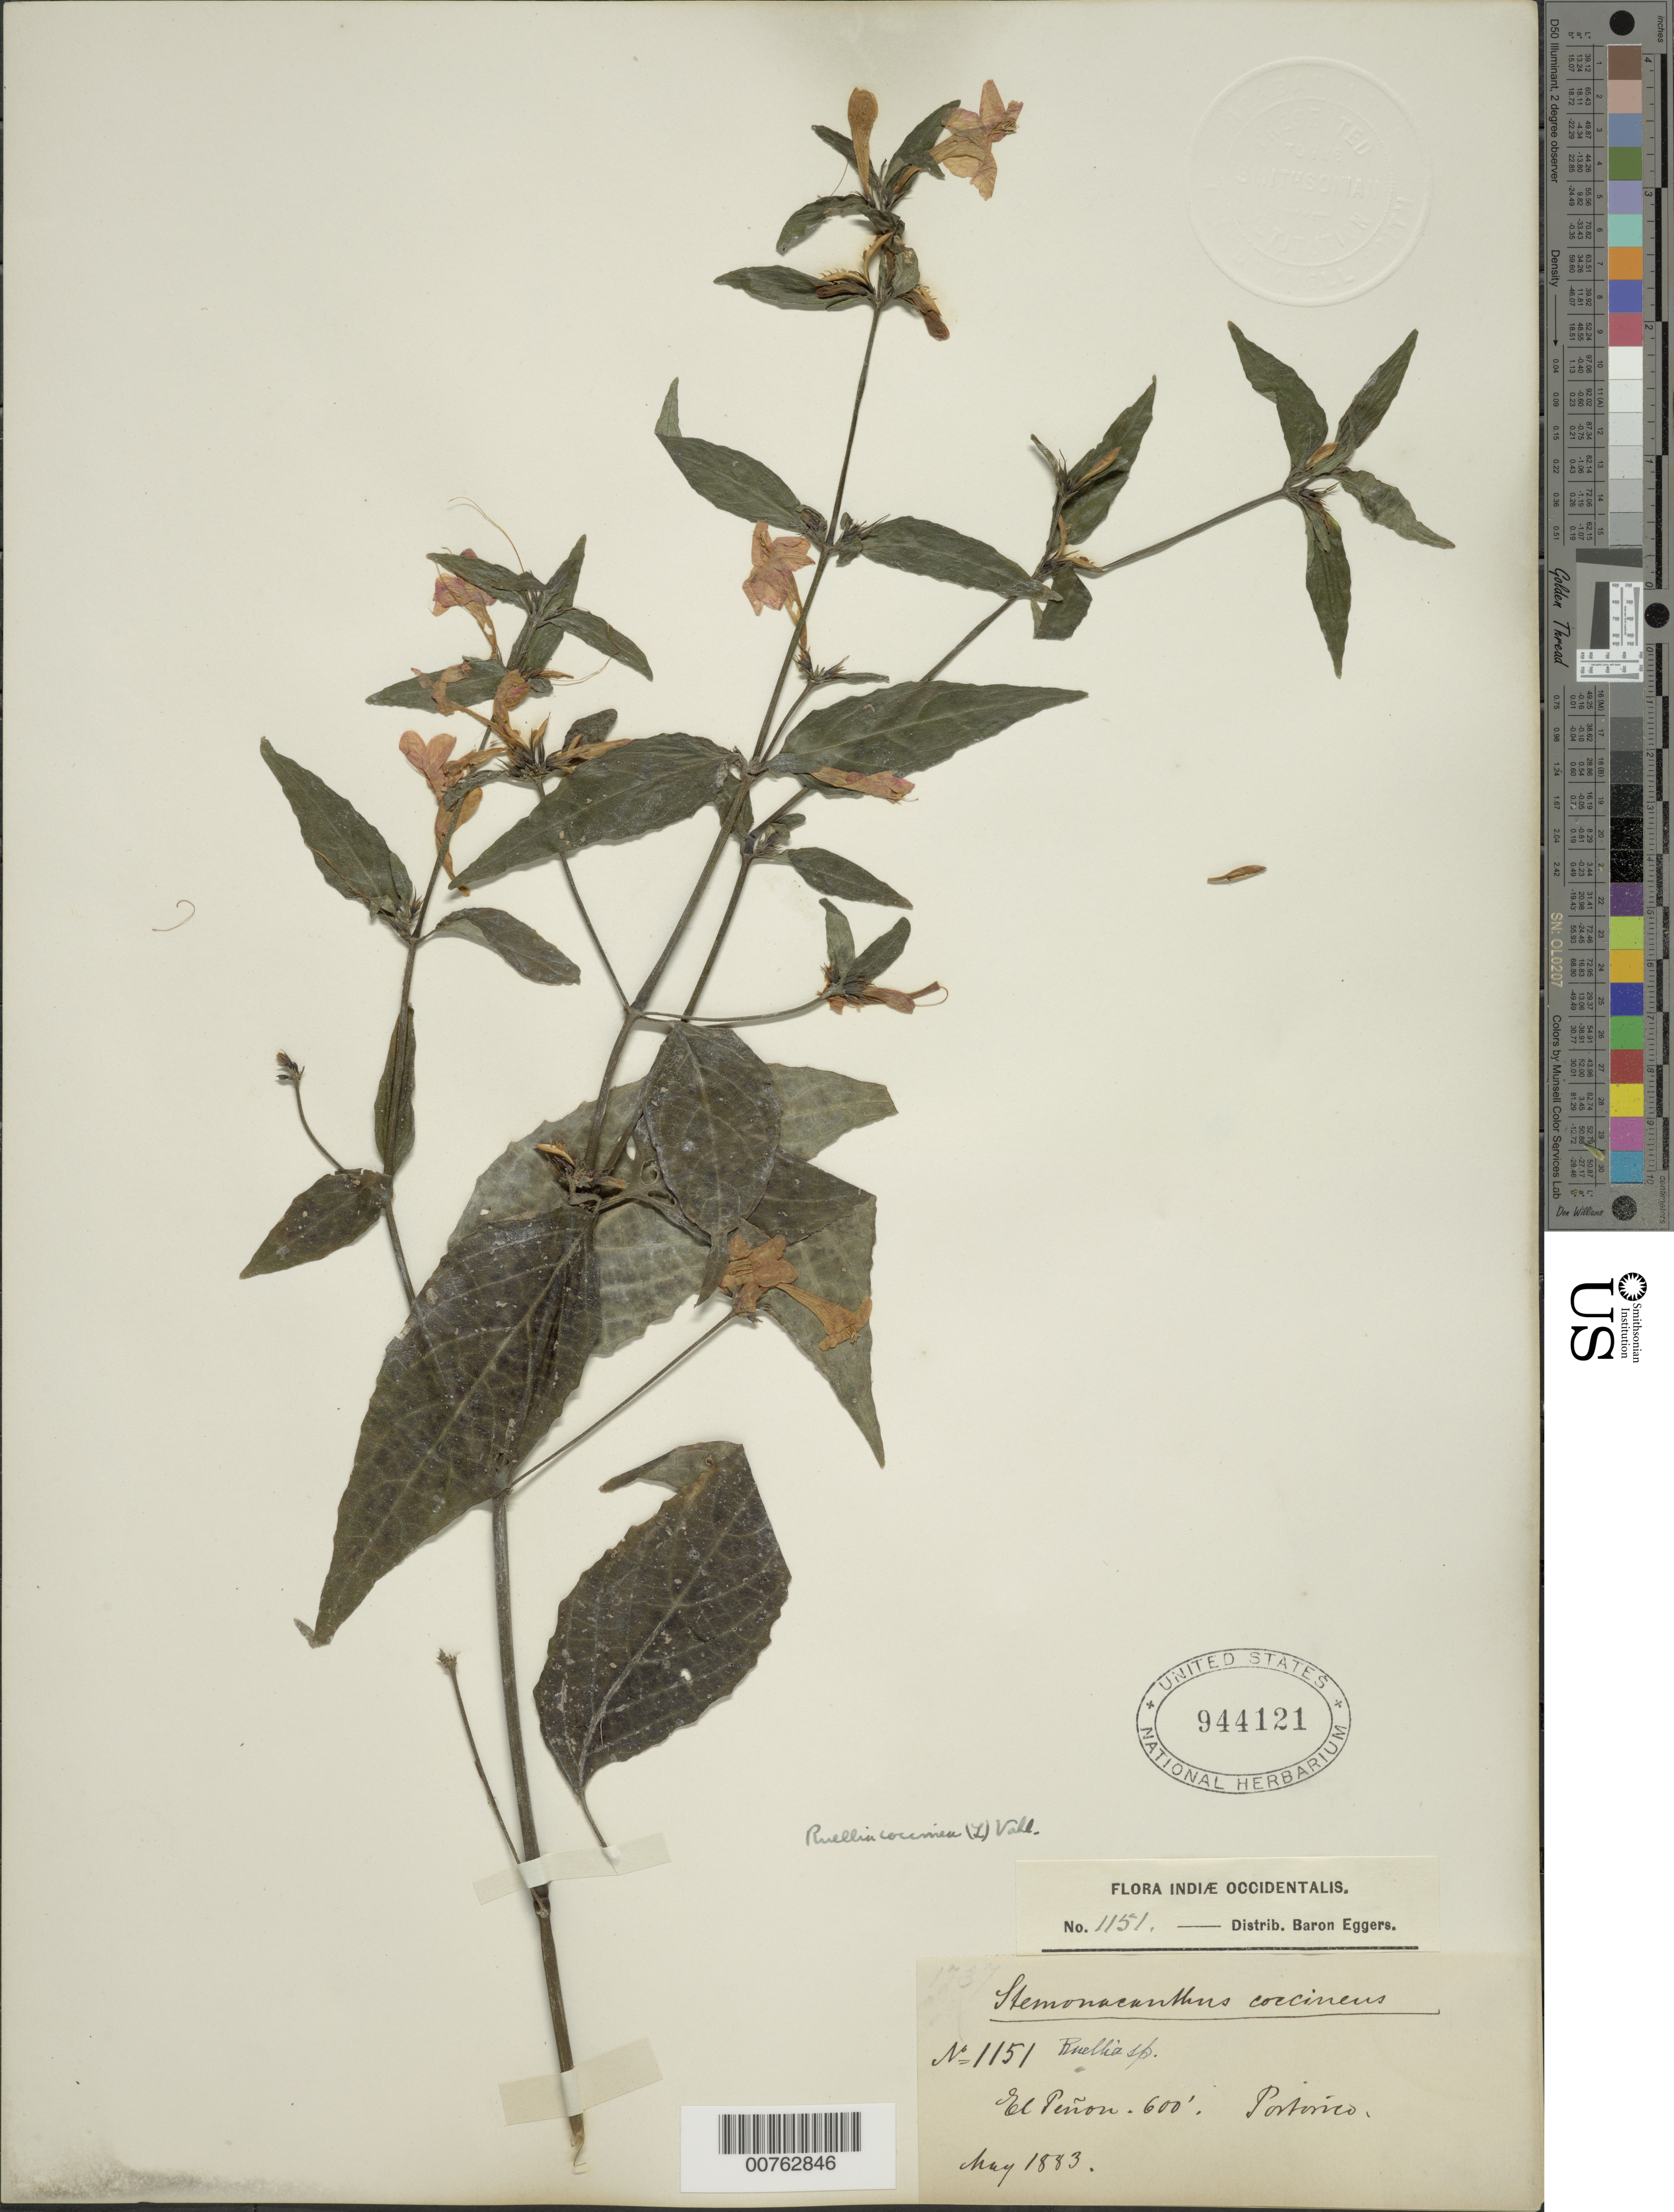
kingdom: Plantae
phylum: Tracheophyta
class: Magnoliopsida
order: Lamiales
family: Acanthaceae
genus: Ruellia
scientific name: Ruellia coccinea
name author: (L.) Vahl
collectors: H. F. A. von Eggers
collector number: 1151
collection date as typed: May 1883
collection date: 1883-05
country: Puerto Rico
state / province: Ponce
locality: El Peñon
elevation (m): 183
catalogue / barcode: US 944121